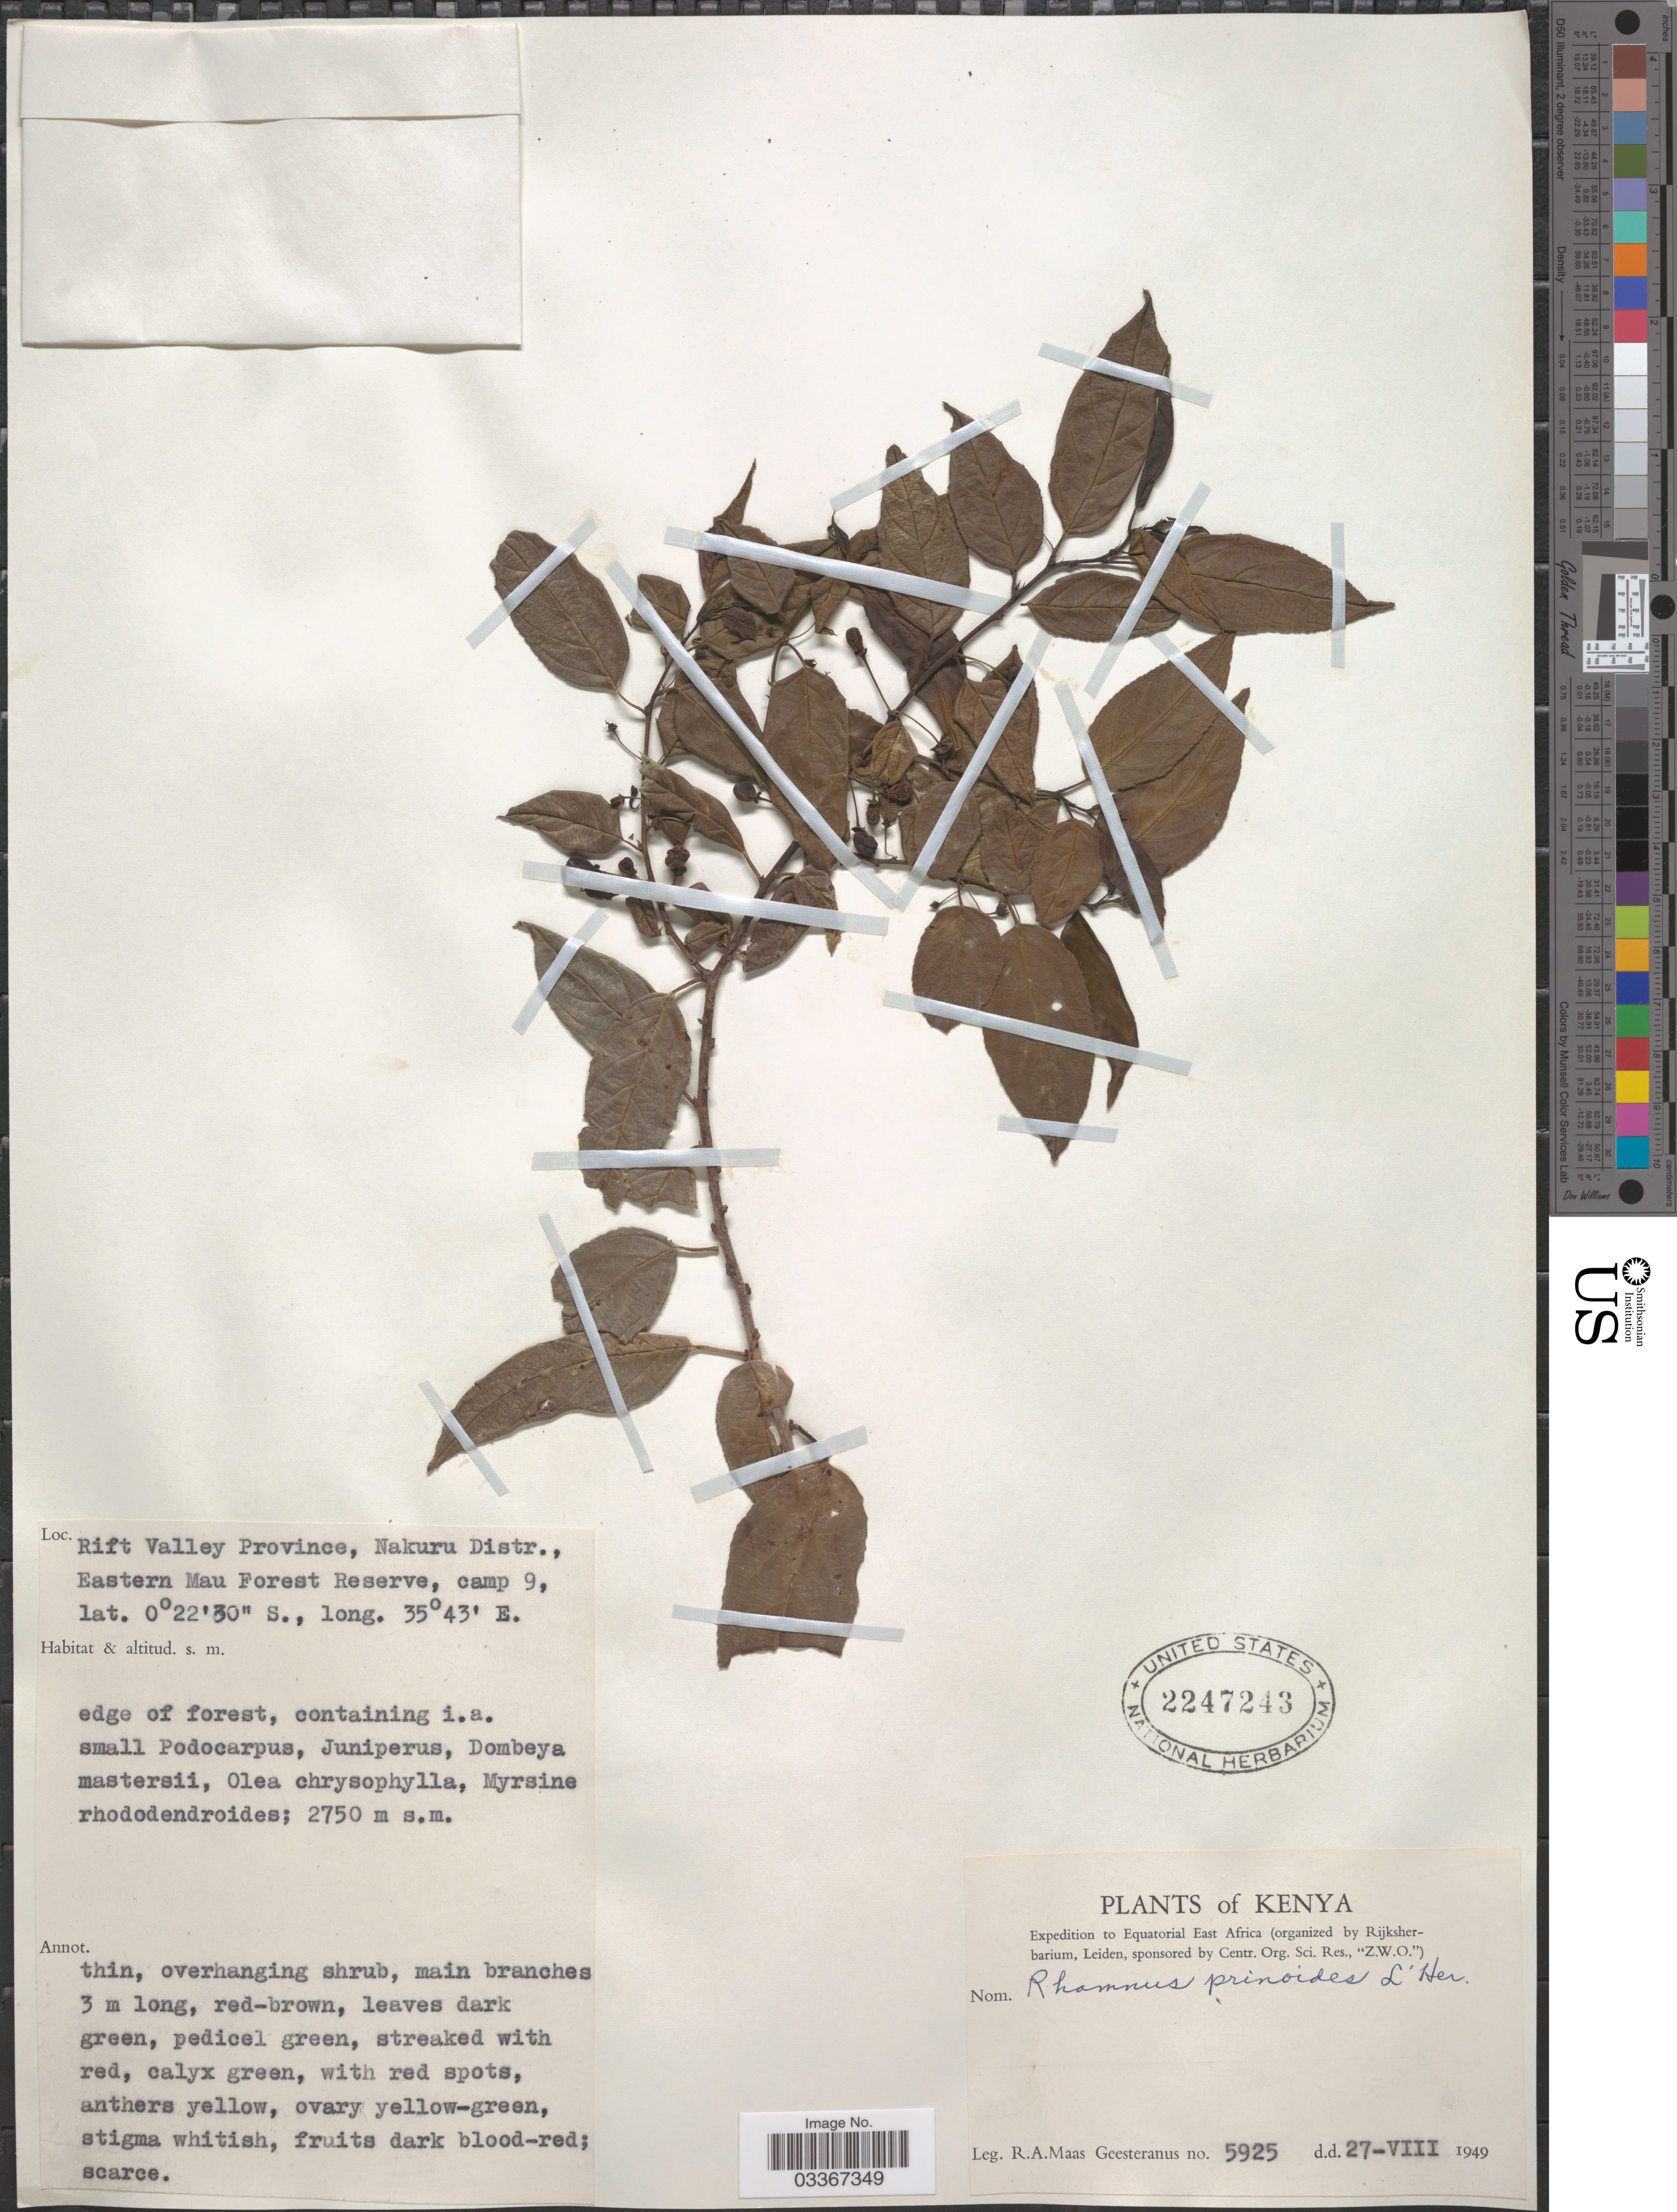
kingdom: Plantae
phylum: Tracheophyta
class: Magnoliopsida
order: Rosales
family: Rhamnaceae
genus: Rhamnus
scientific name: Rhamnus prinoides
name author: L'Hér.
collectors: R. A. Maas Geesteranus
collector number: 5925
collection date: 1949-08-27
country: Kenya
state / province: Nakuru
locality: Equatorial East Africa. Rift Valley Province, Nakuru Distr., Eastern Mau Forest Reserve, camp 9.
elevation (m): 2750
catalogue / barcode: US 2247243